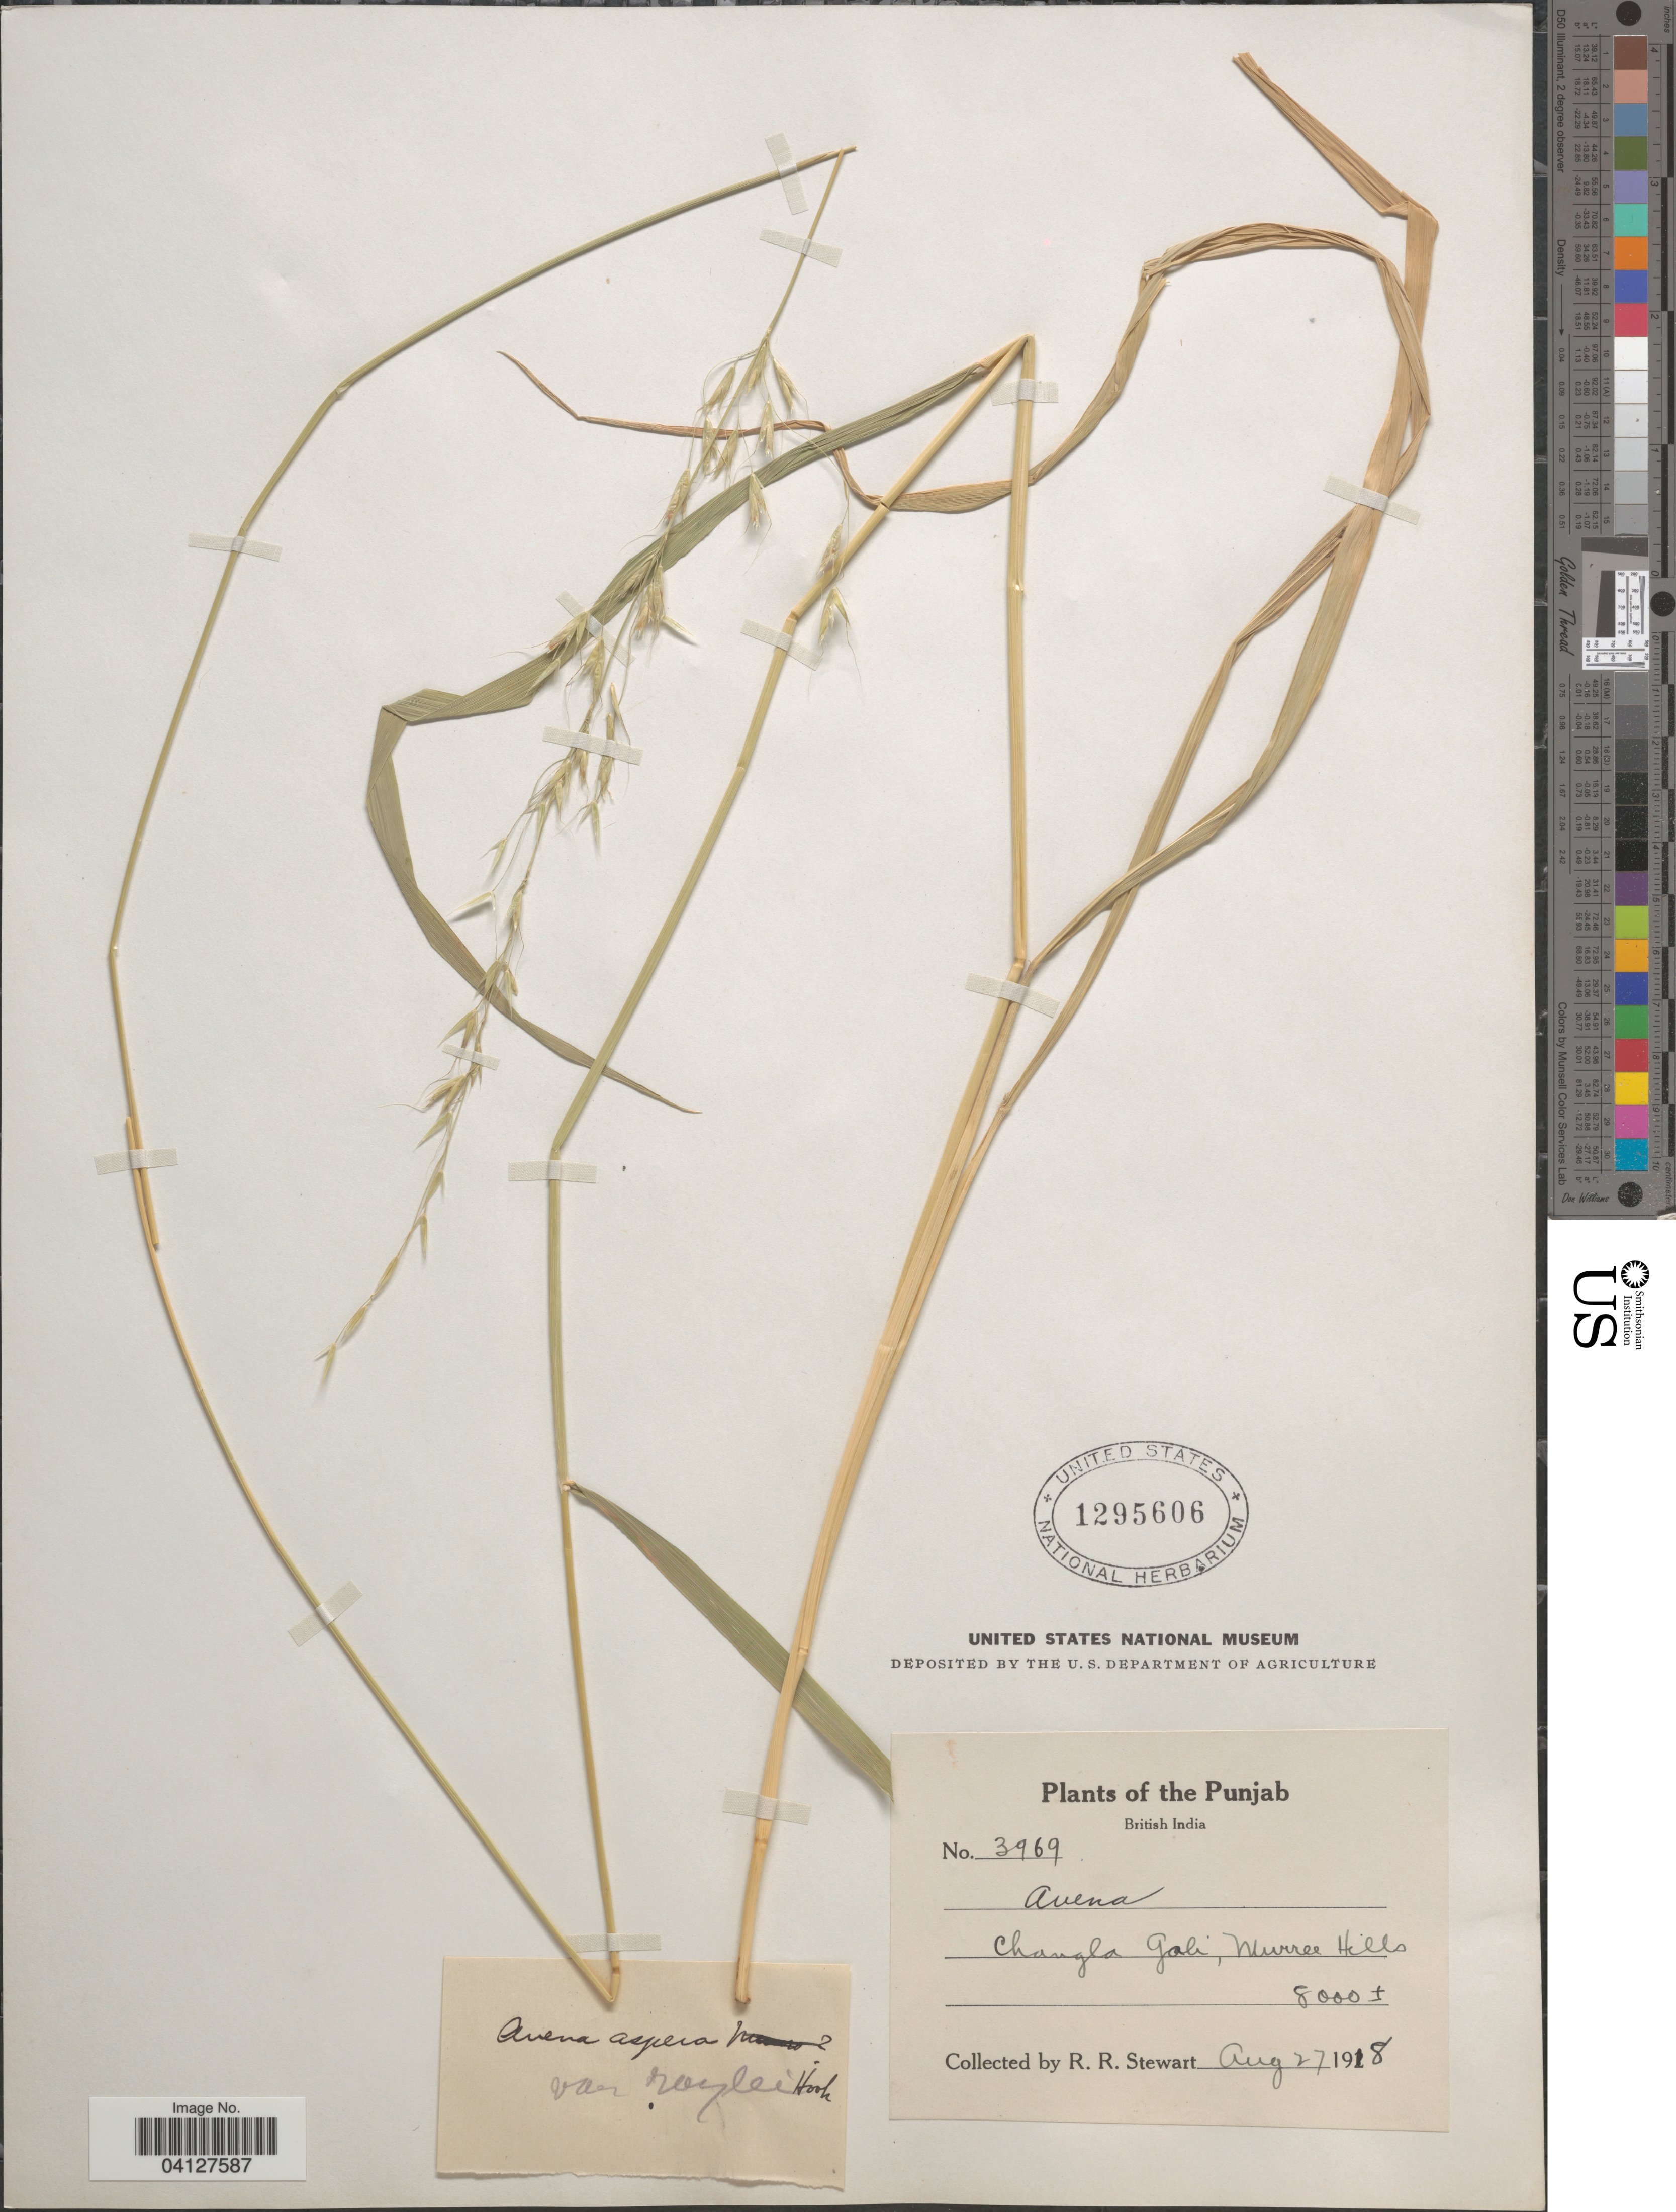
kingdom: Plantae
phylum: Tracheophyta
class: Liliopsida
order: Poales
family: Poaceae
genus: Avena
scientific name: Avena aspera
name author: Munro ex Thwaites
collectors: R. Stewart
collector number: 3969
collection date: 1918-08-27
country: India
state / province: Punjab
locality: British India. Changla Gali, Murree Hills.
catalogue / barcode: US 1295606